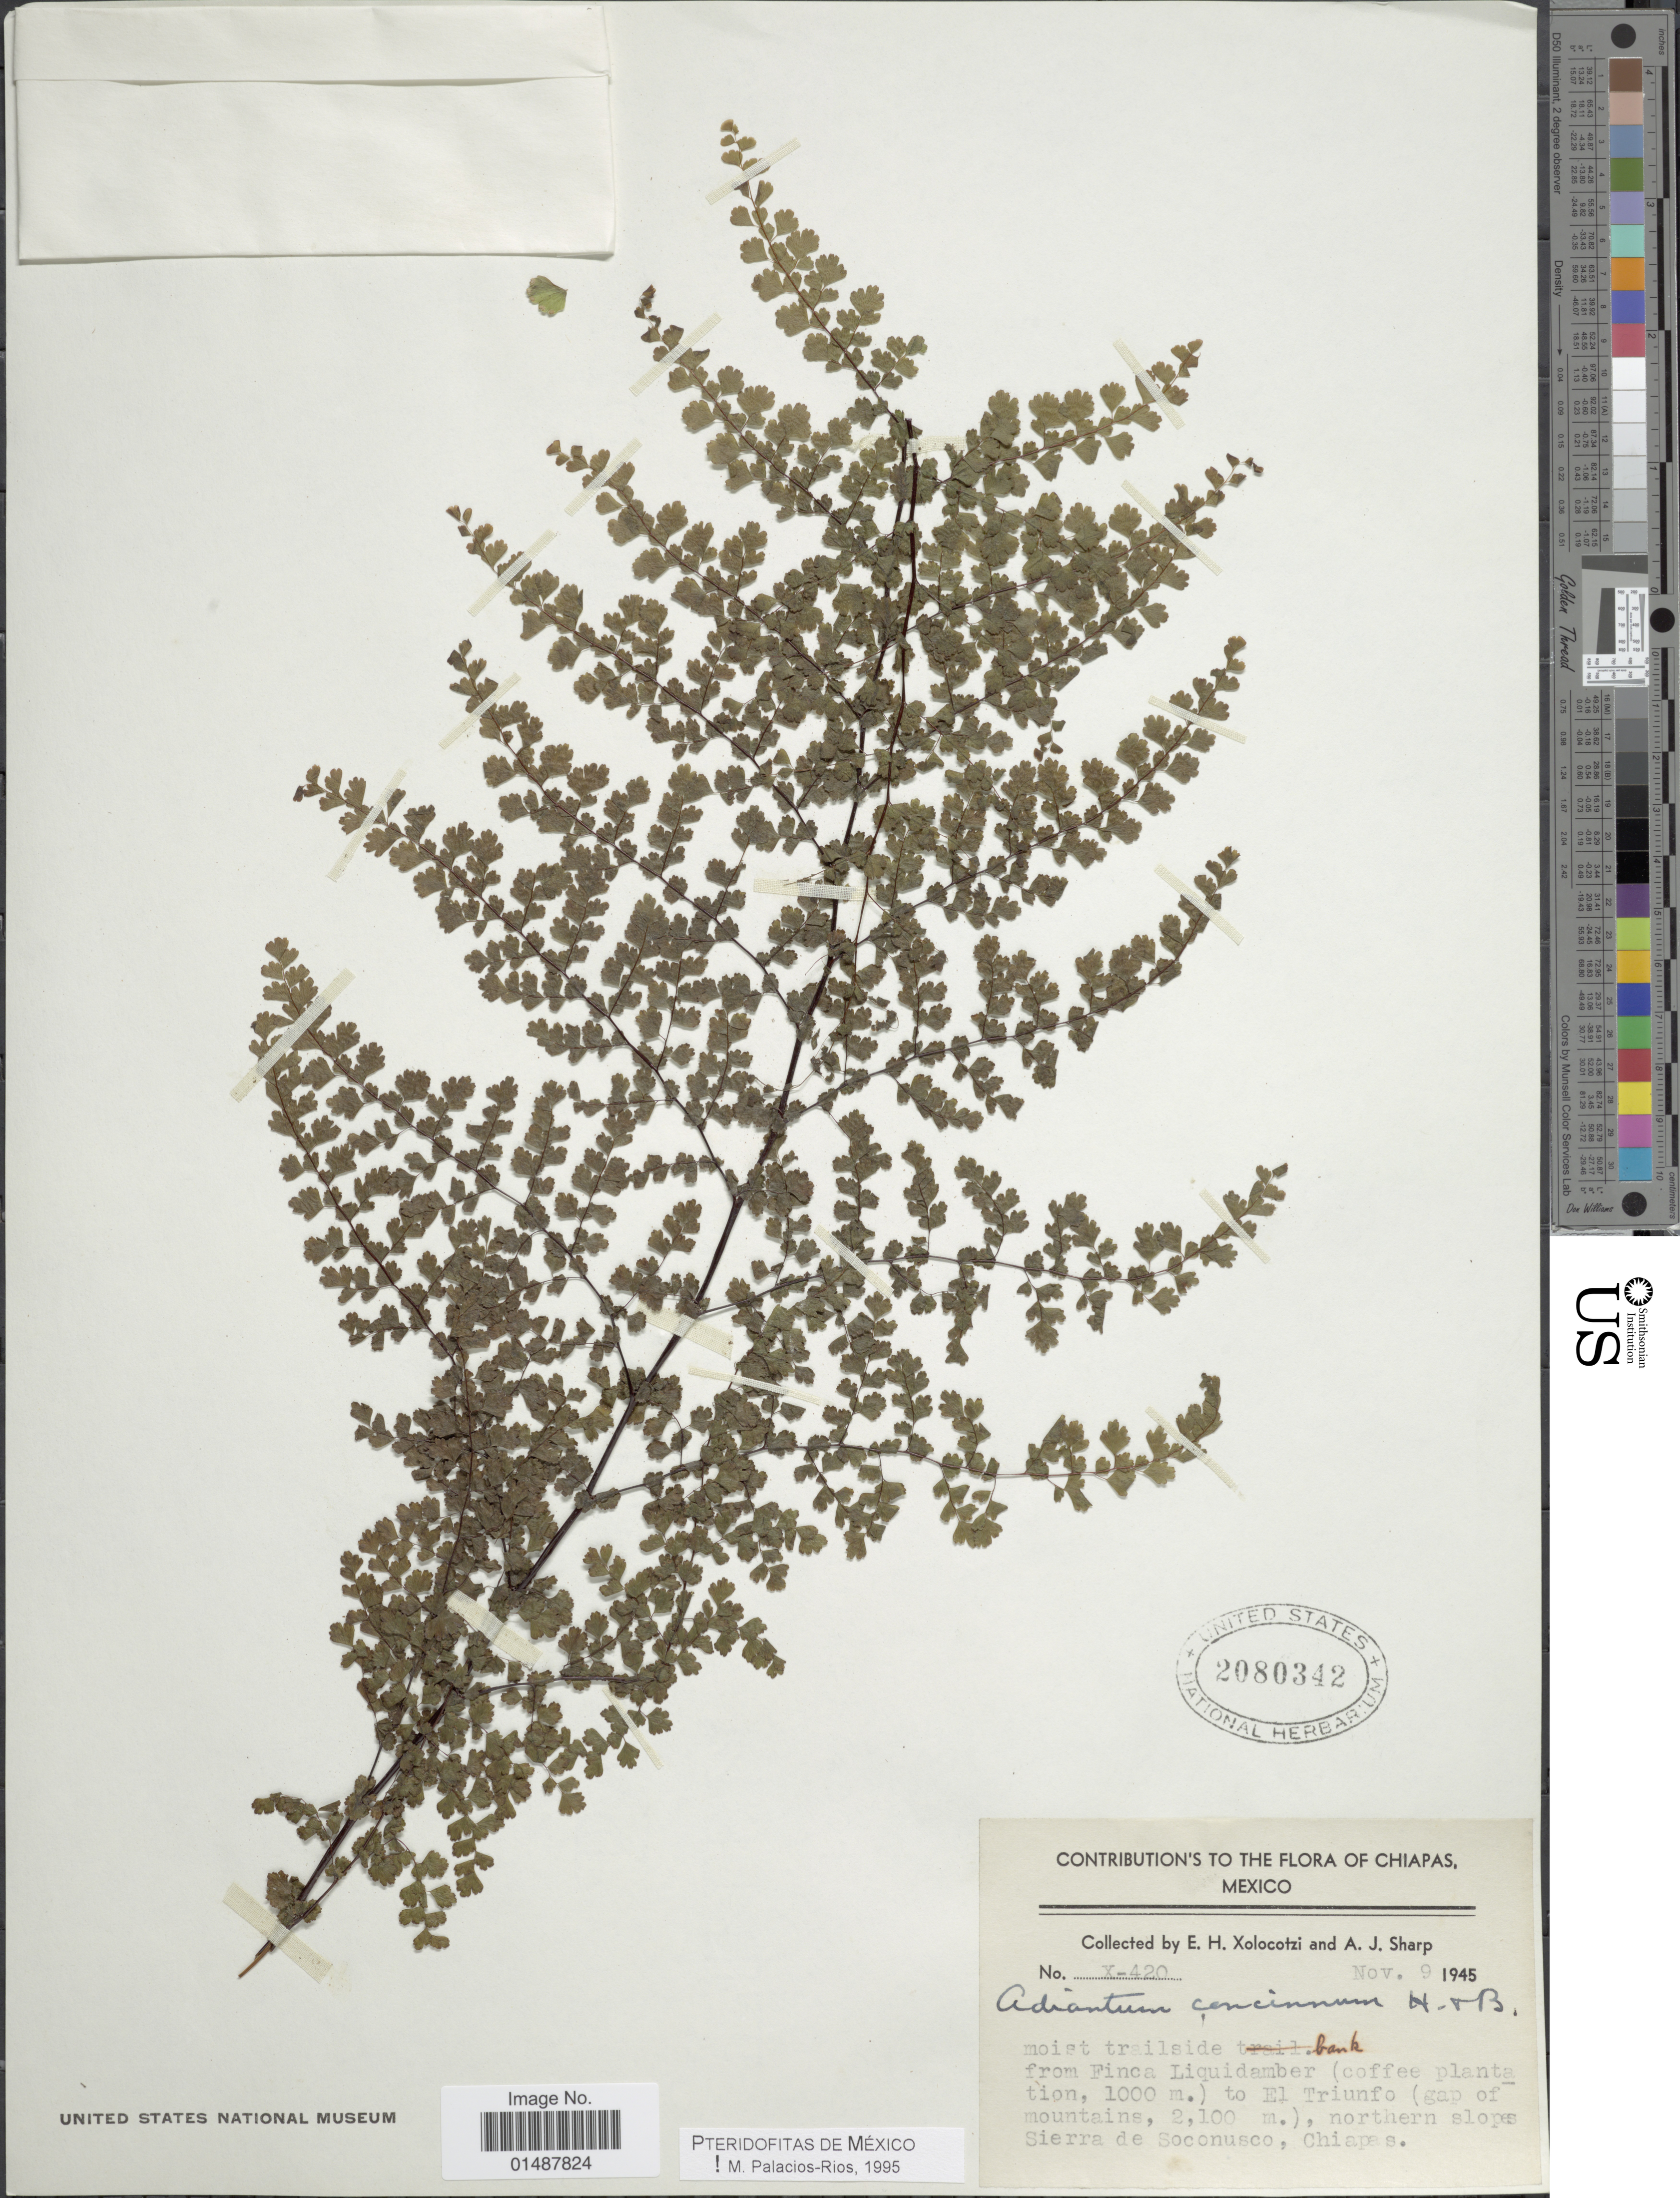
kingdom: Plantae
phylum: Tracheophyta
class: Polypodiopsida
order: Polypodiales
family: Pteridaceae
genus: Adiantum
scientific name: Adiantum concinnum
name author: Humb. & Bonpl. ex Willd.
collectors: E. I. Hernández-X. & A. J. Sharp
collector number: X-420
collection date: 1945-11-09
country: Mexico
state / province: Chiapas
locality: From Finca Liquidamber (coffee plantation) to El Triunfo (gap of mountains) northern slope Sierra de Soconusco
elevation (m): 1000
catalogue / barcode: US 2080342